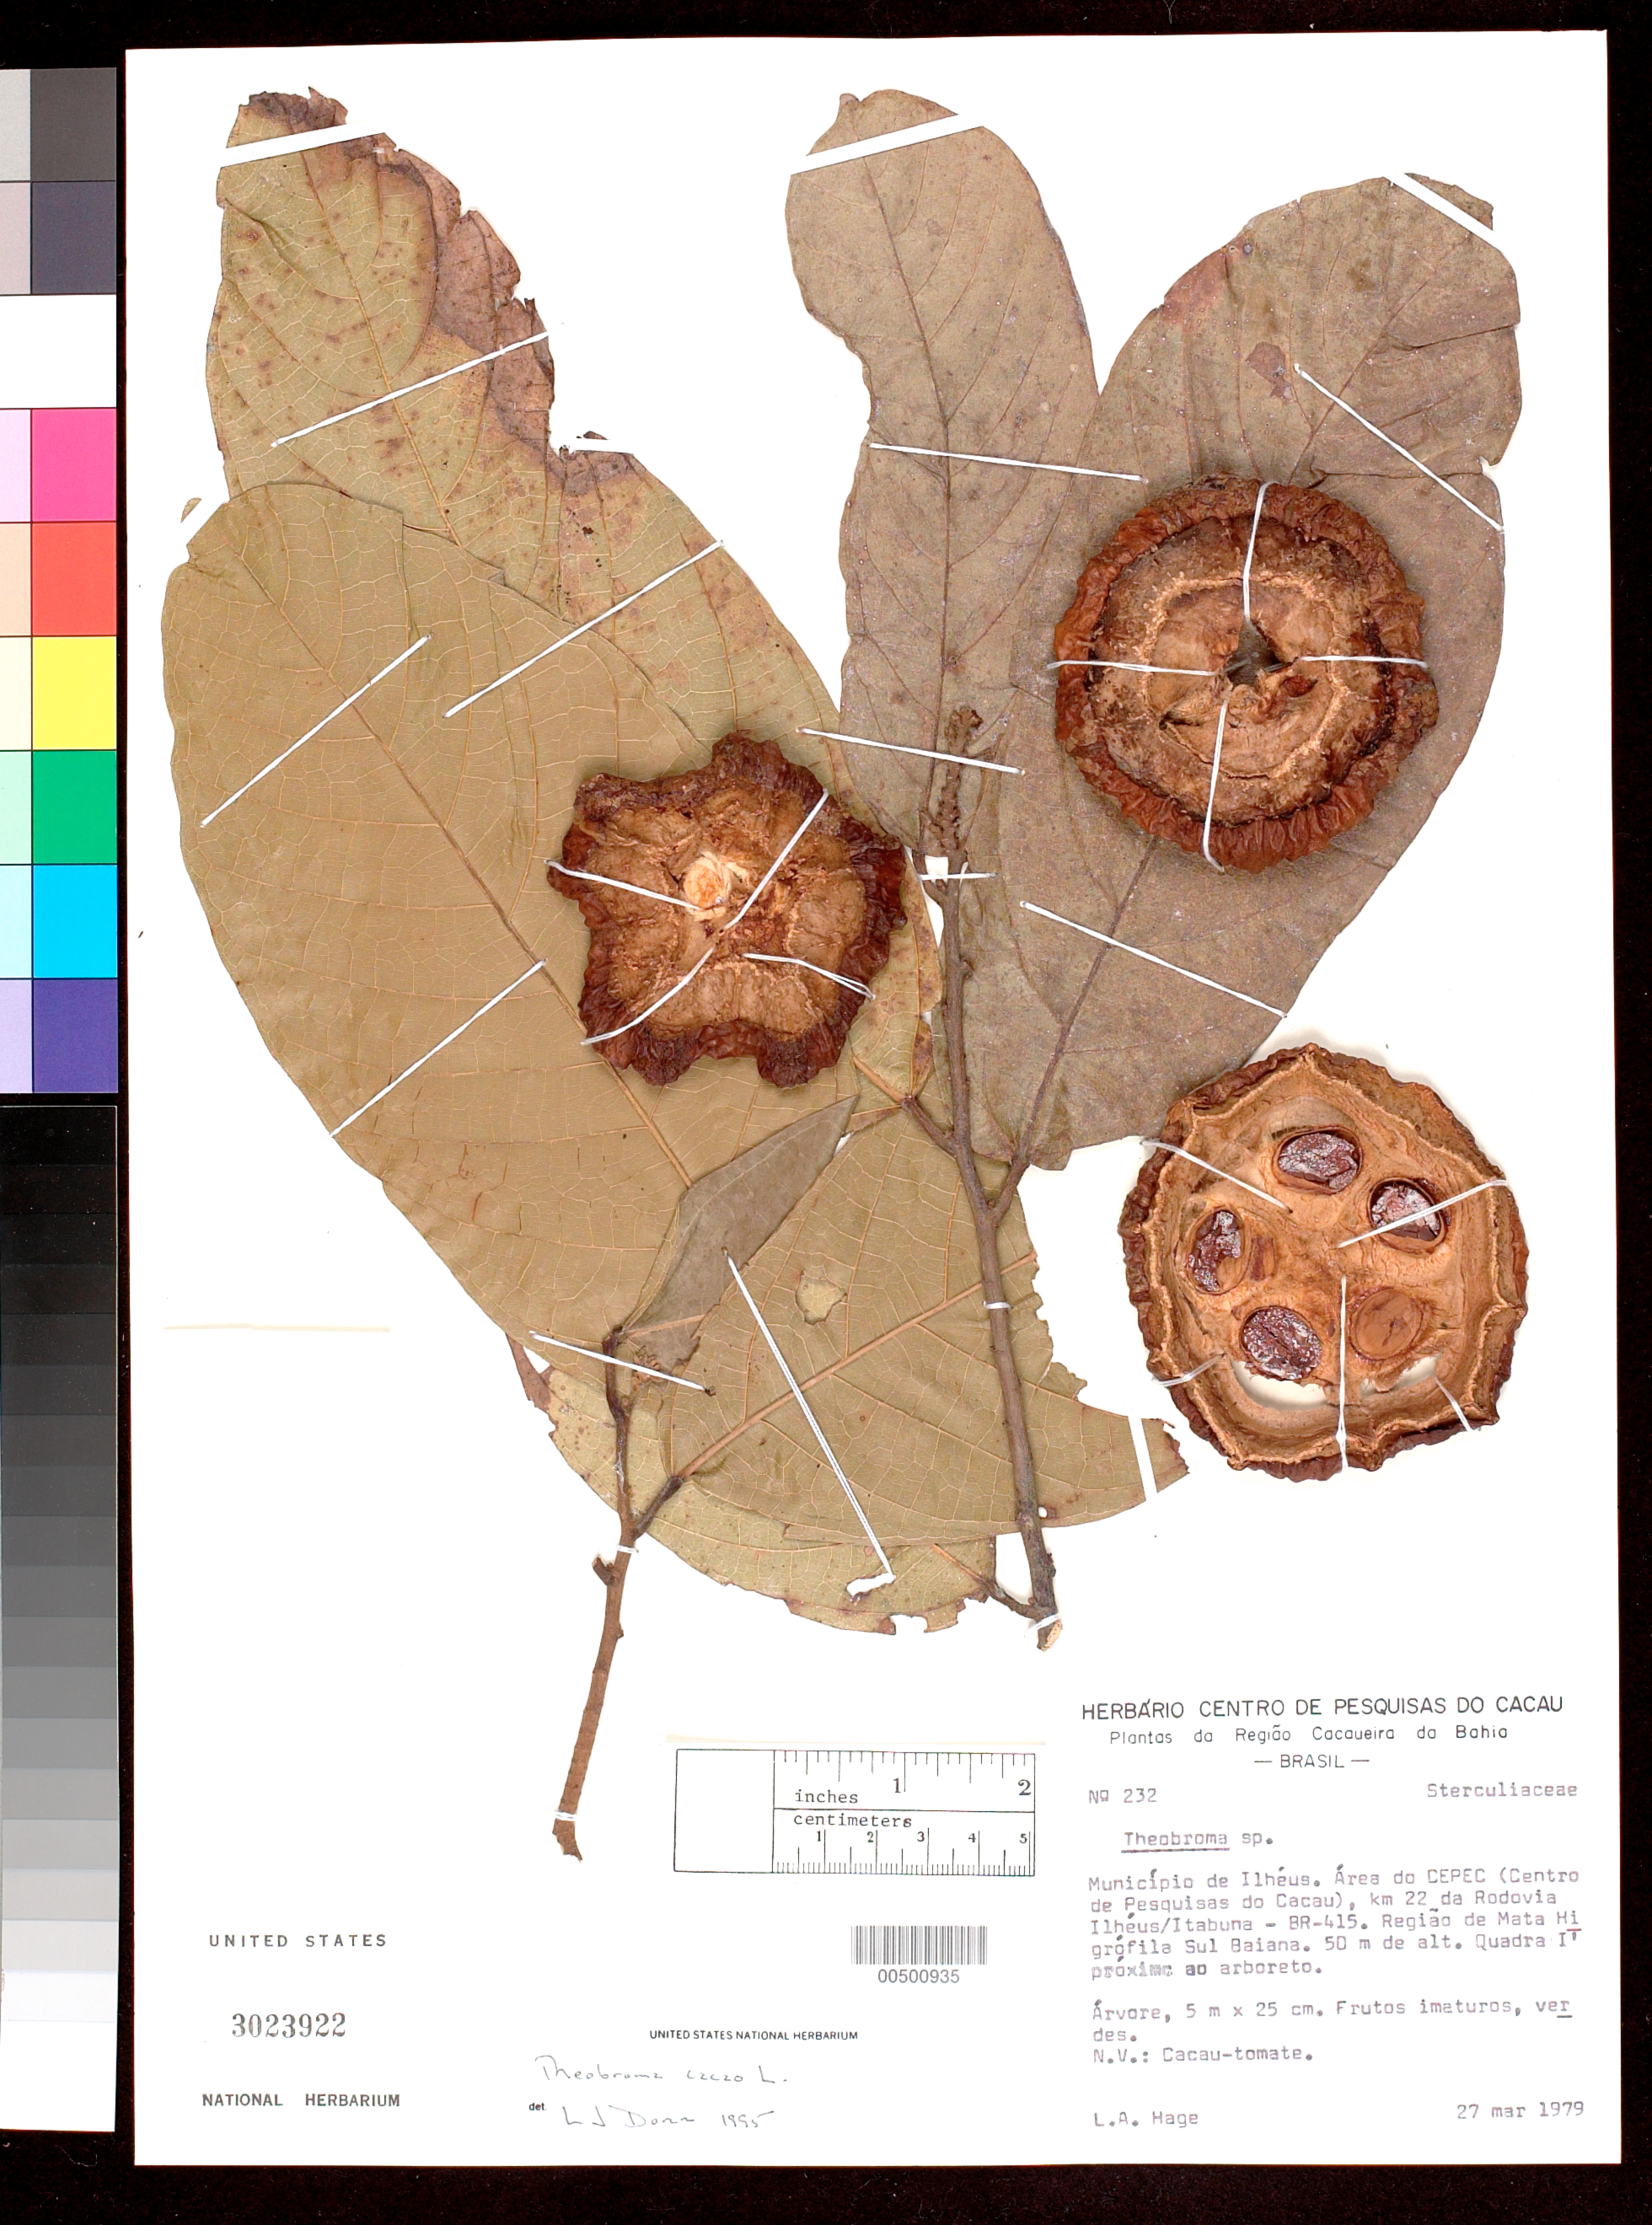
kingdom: Plantae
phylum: Tracheophyta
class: Magnoliopsida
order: Malvales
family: Malvaceae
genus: Theobroma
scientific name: Theobroma cacao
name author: L.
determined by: Dorr, L. J., (BOT), Smithsonian Institution - National Museum of Natural History (UNITED STATES)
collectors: L. Hage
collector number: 232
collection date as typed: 27 Mar 1979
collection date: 1979-03-27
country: Brazil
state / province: Bahia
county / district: Ilhéus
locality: Area do CEPEC (Centro de Pesquisas do Cacau), km 22 da Rodovia Ilhéus / Itabuna - BR415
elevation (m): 50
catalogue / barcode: US 3023922